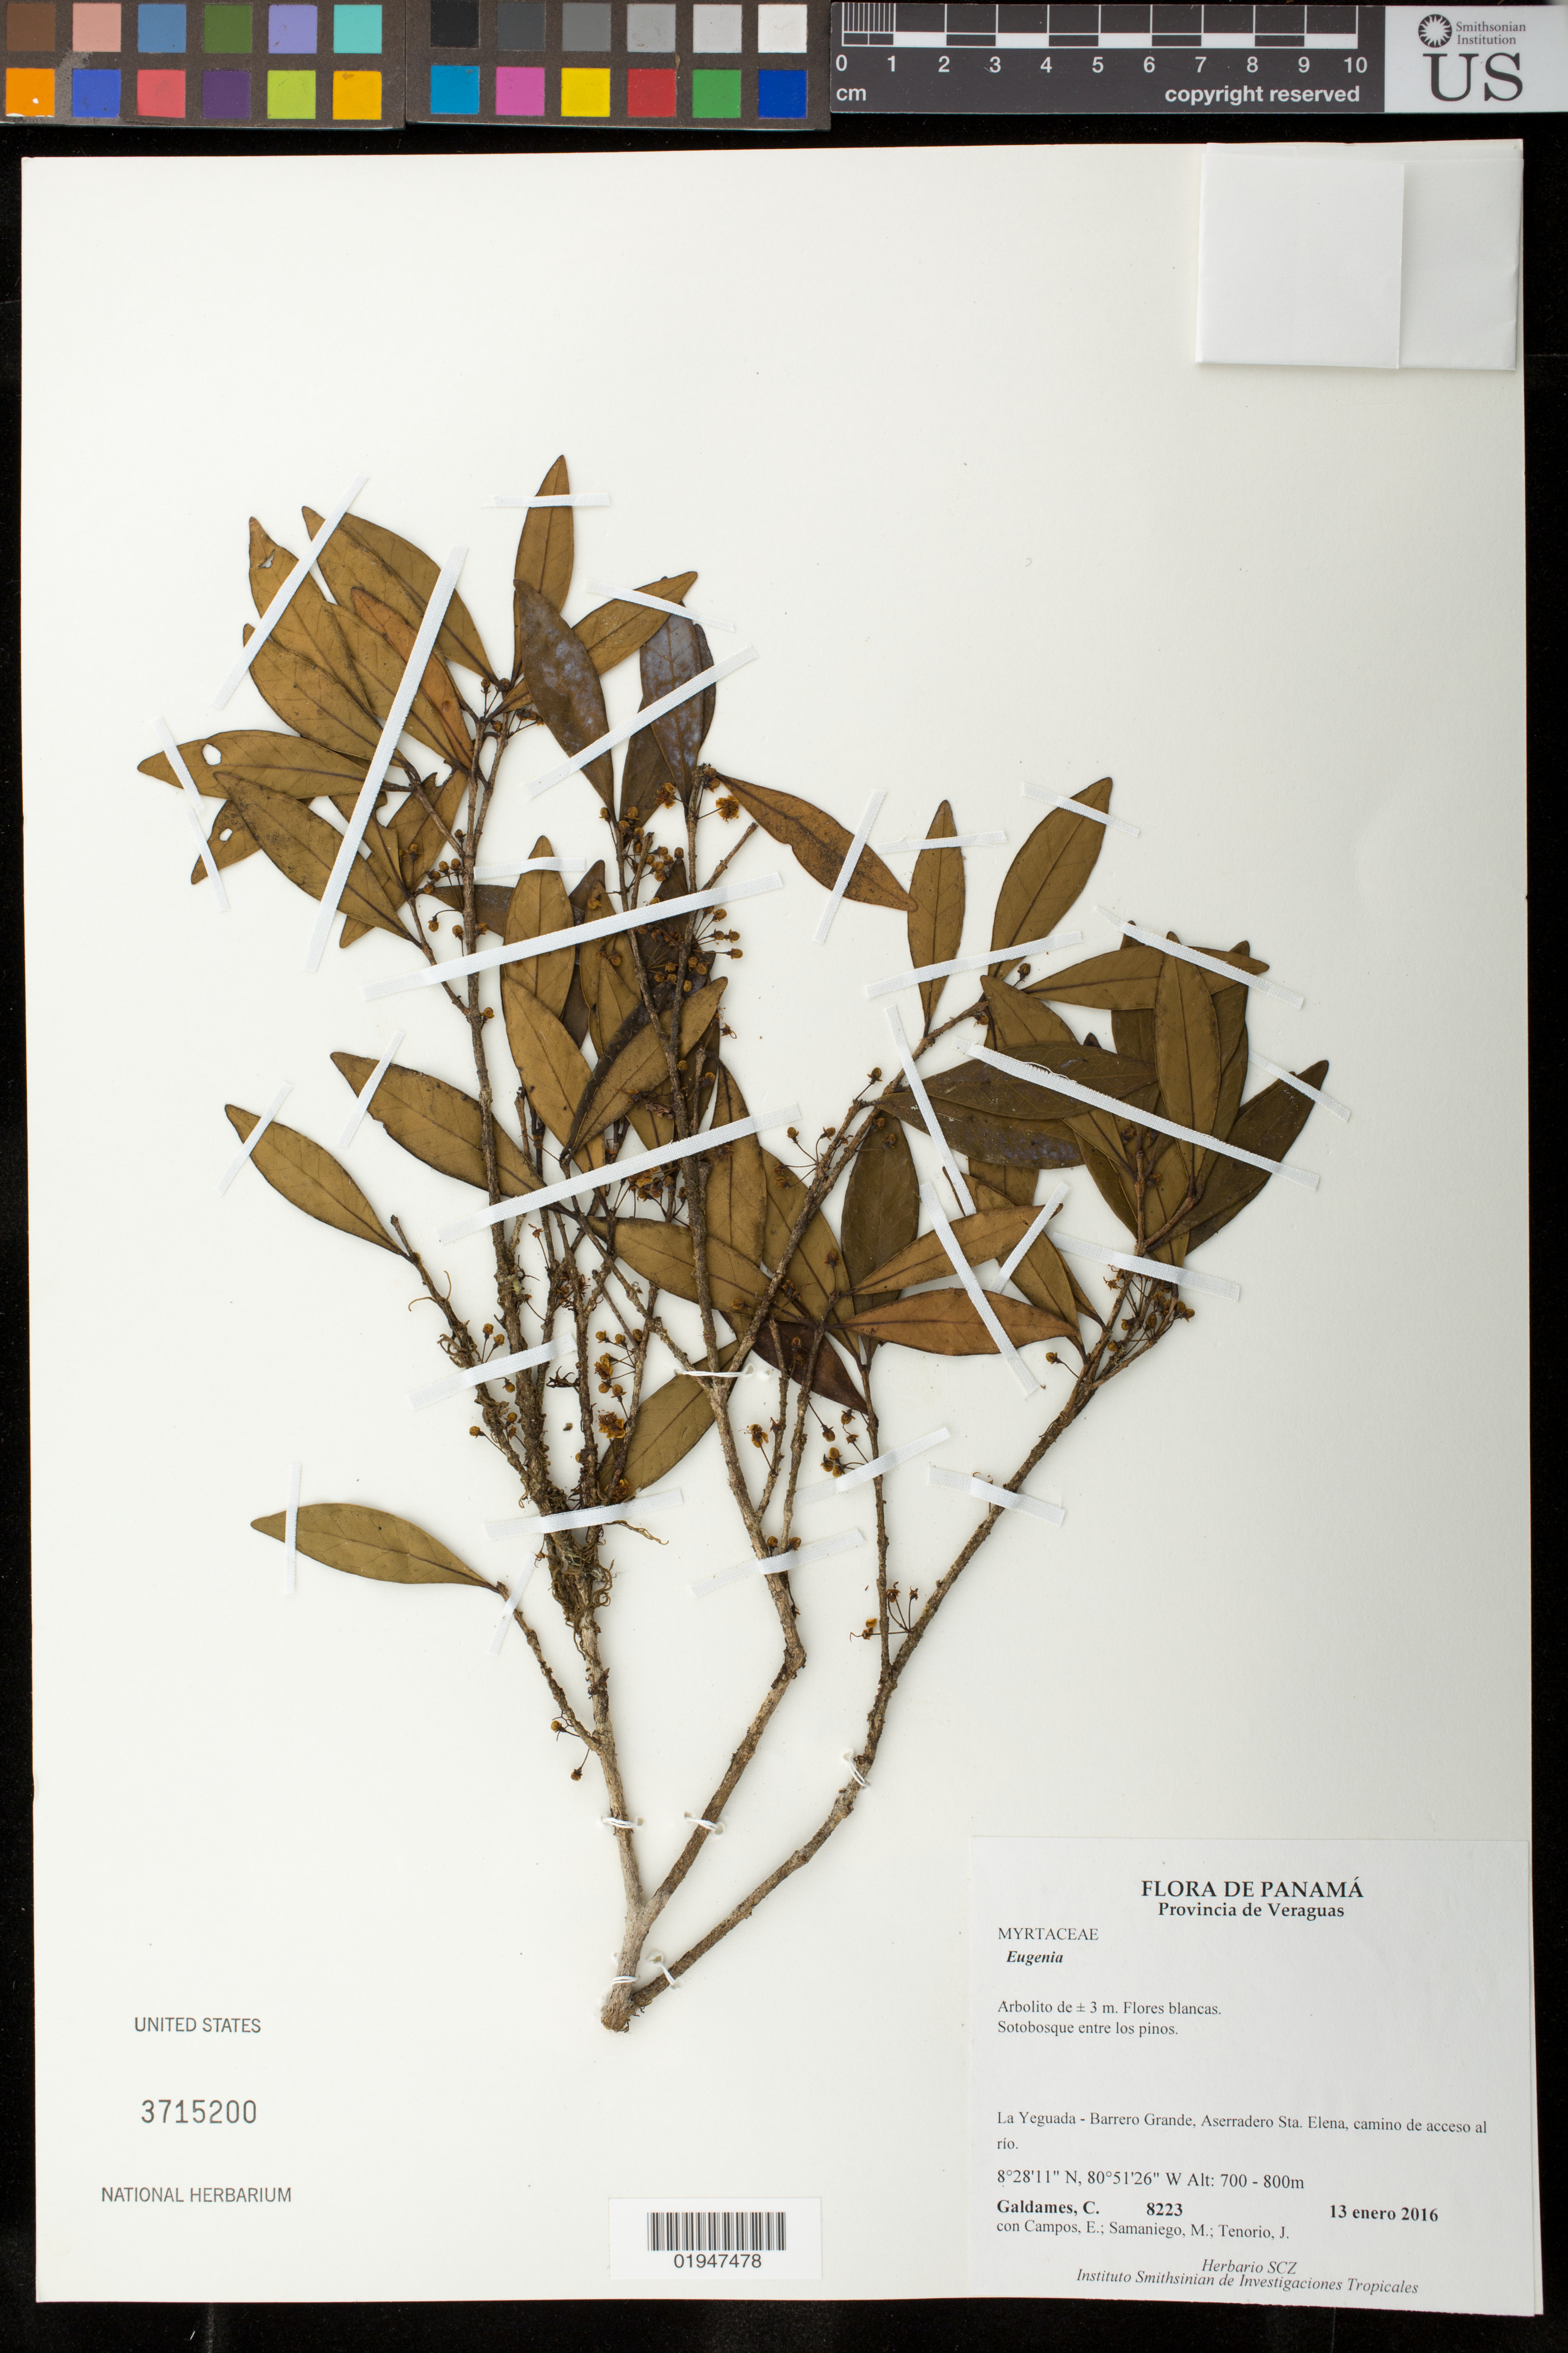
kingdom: Plantae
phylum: Tracheophyta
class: Magnoliopsida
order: Myrtales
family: Myrtaceae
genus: Eugenia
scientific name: Eugenia sp.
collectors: C. Galdames, E. Campos, M. Samaniego & J. Tenorio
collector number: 8223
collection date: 2016-01-13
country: Panama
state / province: Veraguas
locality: La Yeguada - Barreo Grande, Aserradero Sta. Elena, camino de acceso al río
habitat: Sotobosque entre los pinos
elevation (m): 700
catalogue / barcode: US 3715200